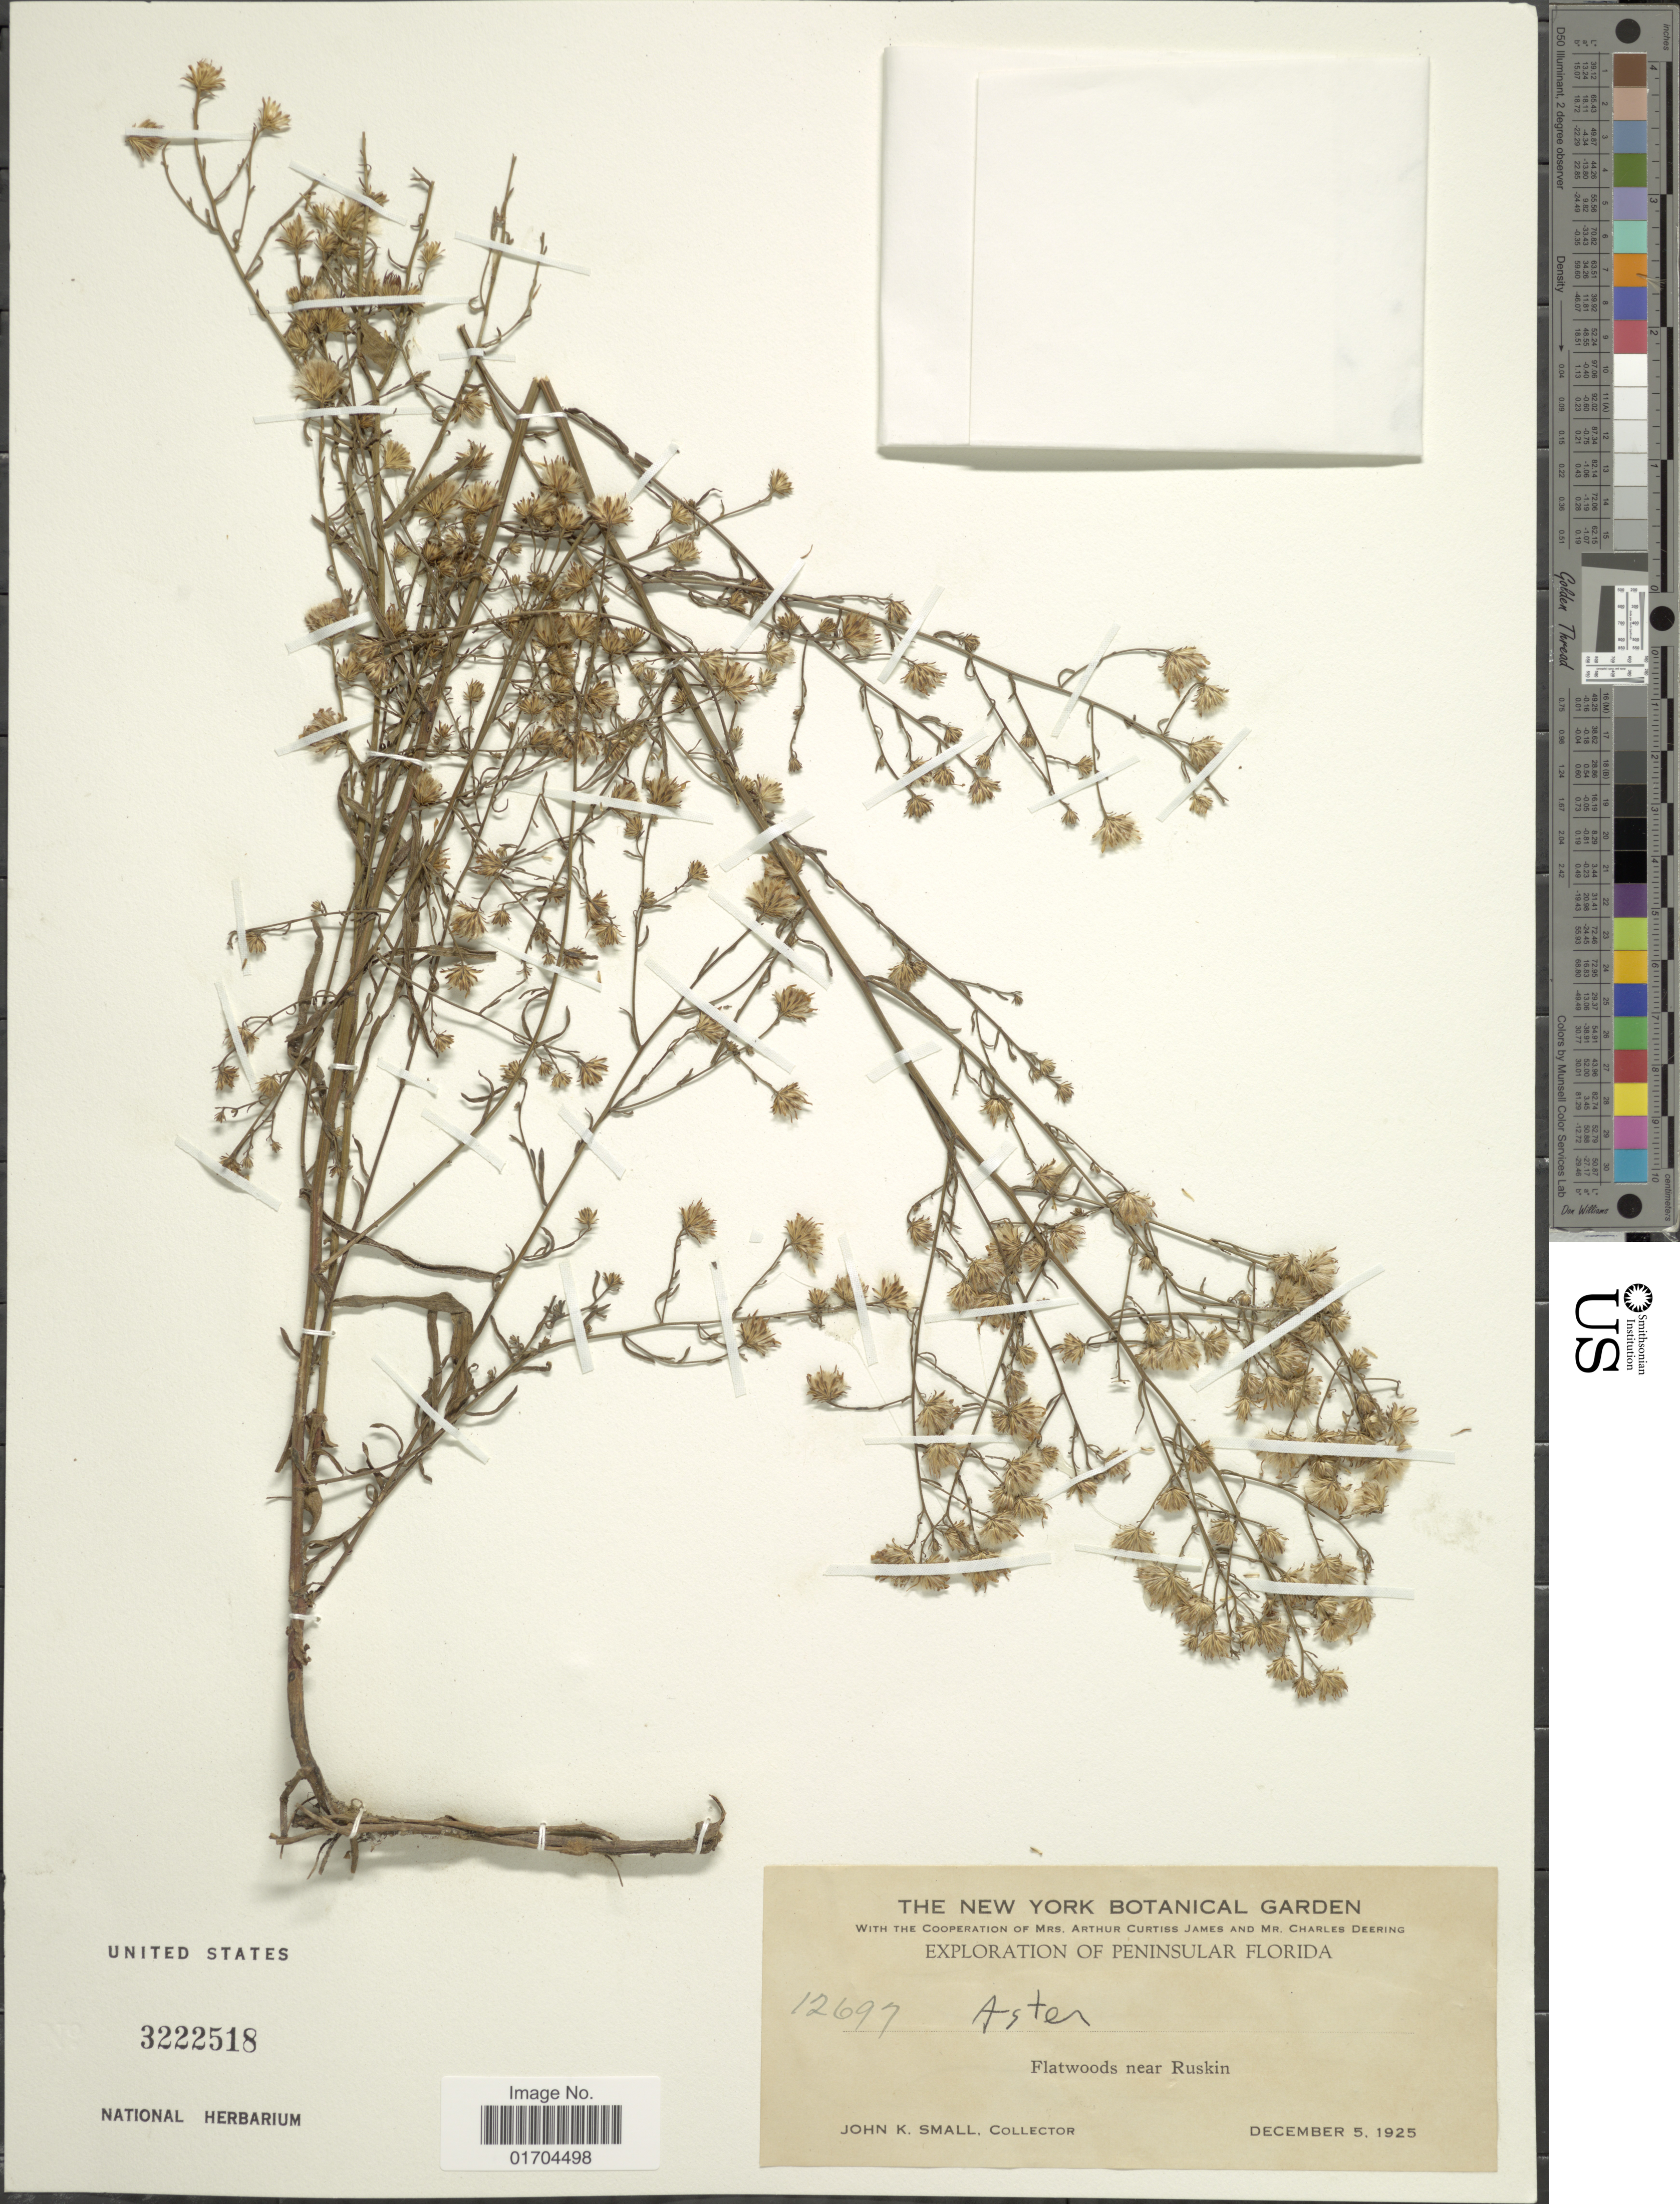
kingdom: Plantae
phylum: Tracheophyta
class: Magnoliopsida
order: Asterales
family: Asteraceae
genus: Symphyotrichum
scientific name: Symphyotrichum sp.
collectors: J. K. Small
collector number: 12697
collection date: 1925-12-05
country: United States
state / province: Florida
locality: Peninsular Florida, near Ruskin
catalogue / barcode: US 3222518